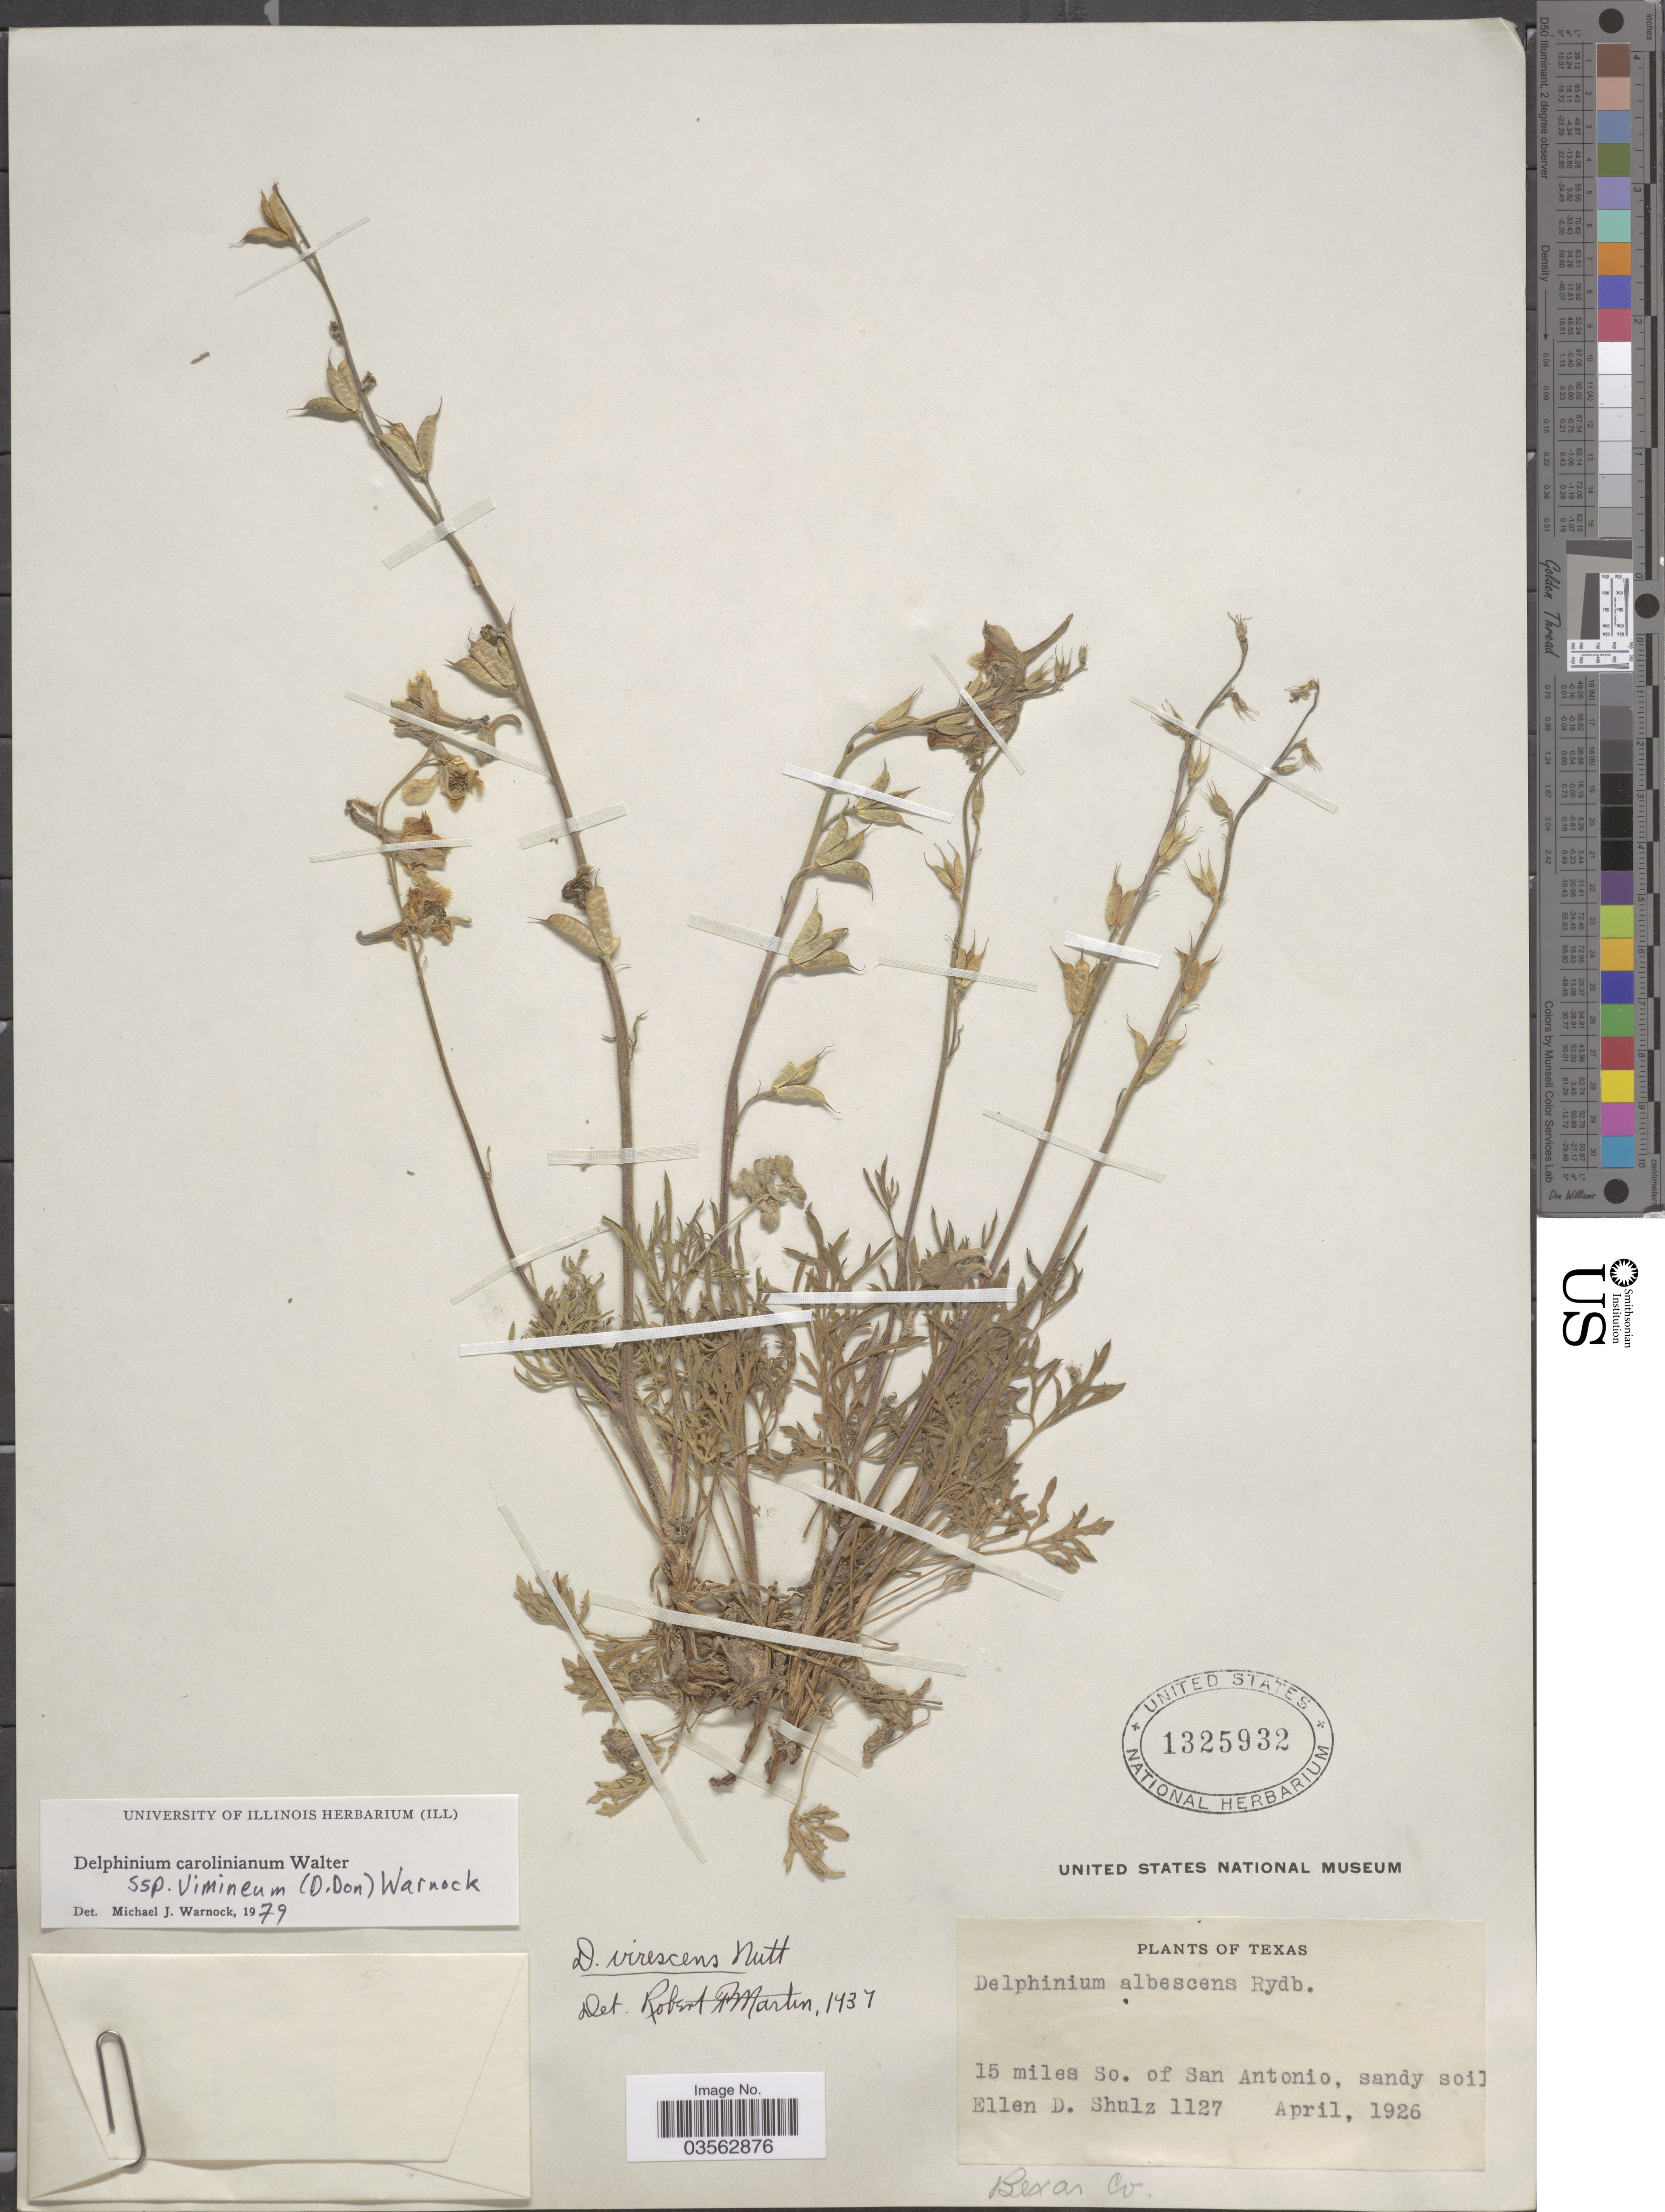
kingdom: Plantae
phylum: Tracheophyta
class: Magnoliopsida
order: Ranunculales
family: Ranunculaceae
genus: Delphinium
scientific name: Delphinium carolinianum subsp. vimineum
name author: Walter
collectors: E. D. Schulz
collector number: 1127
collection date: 1926-04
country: United States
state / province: Texas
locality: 15 miles So. of San Antonio. Bexar Co.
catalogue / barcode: US 1325932